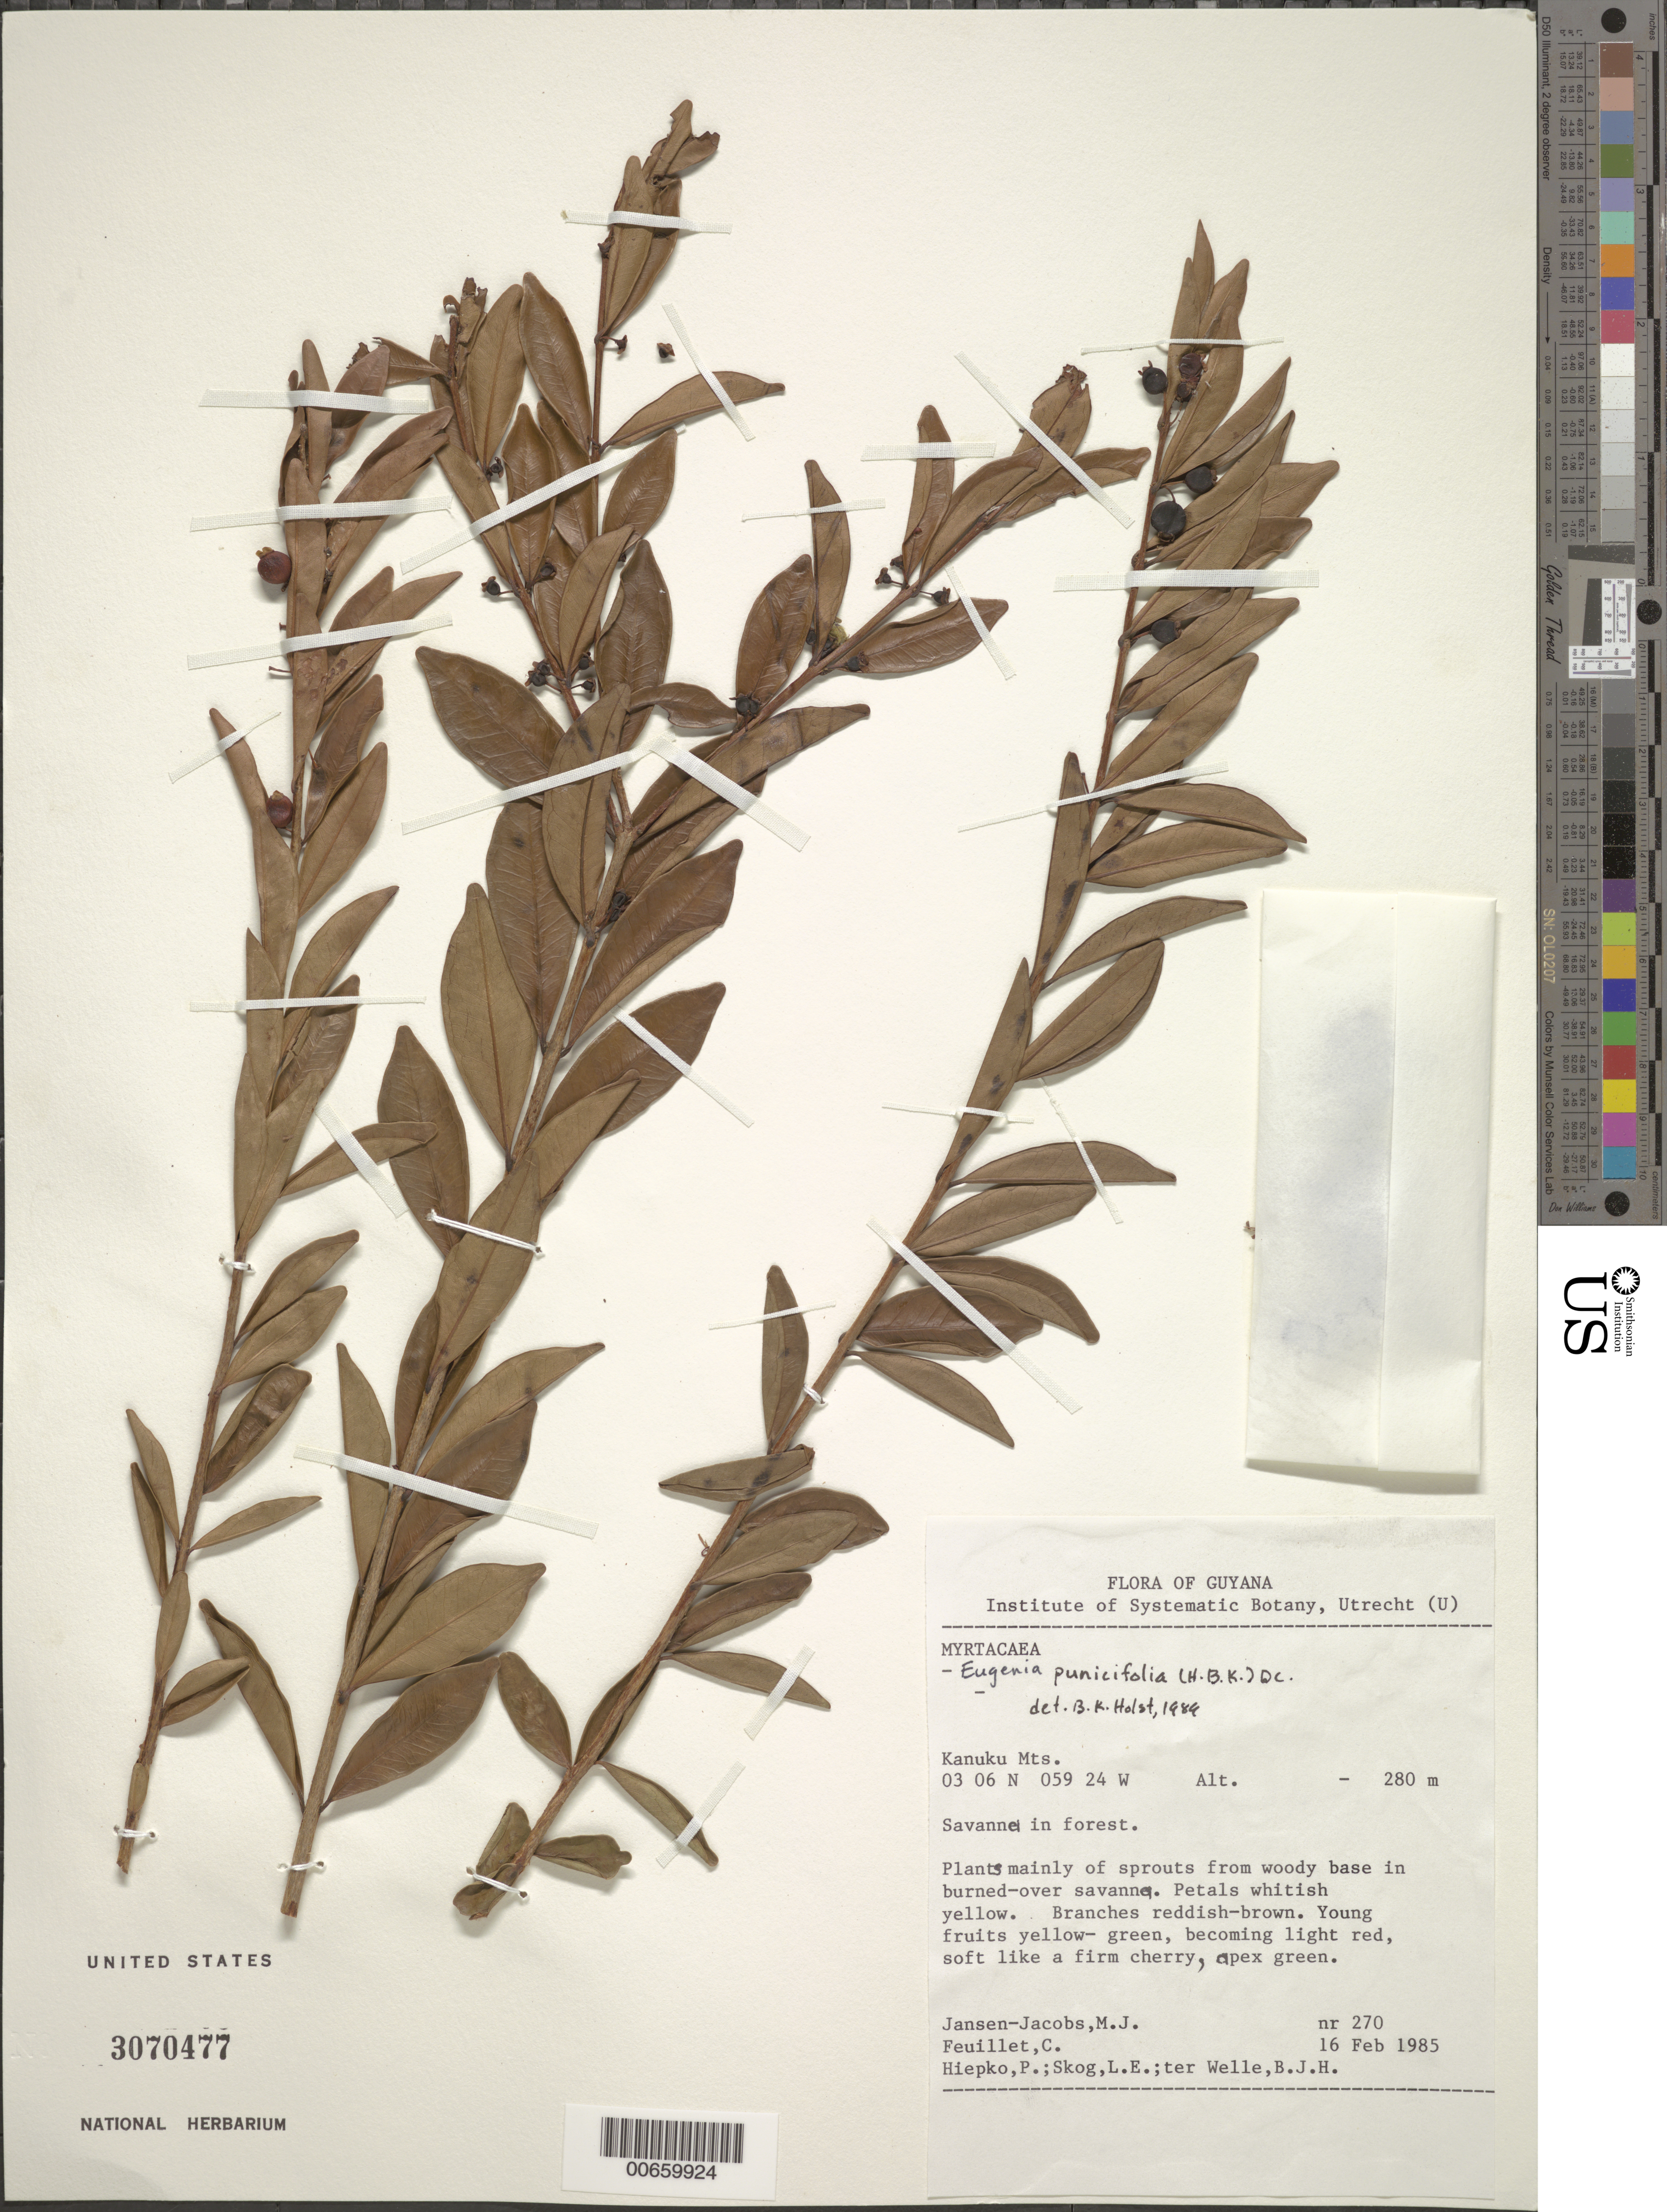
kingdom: Plantae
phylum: Tracheophyta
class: Magnoliopsida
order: Myrtales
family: Myrtaceae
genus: Eugenia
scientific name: Eugenia punicifolia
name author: (Kunth) DC.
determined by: Holst, Bruce K.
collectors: M. J. Jansen-Jacobs, C. Feuillet, P. H. Hiepko, L. E. Skog & B. Welle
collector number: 270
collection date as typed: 16-Feb-85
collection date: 1985-02-16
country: Guyana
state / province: U. Takutu-U. Essequibo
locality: Kanuku Mts.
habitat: Savanna in forest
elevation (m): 280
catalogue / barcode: US 3070477